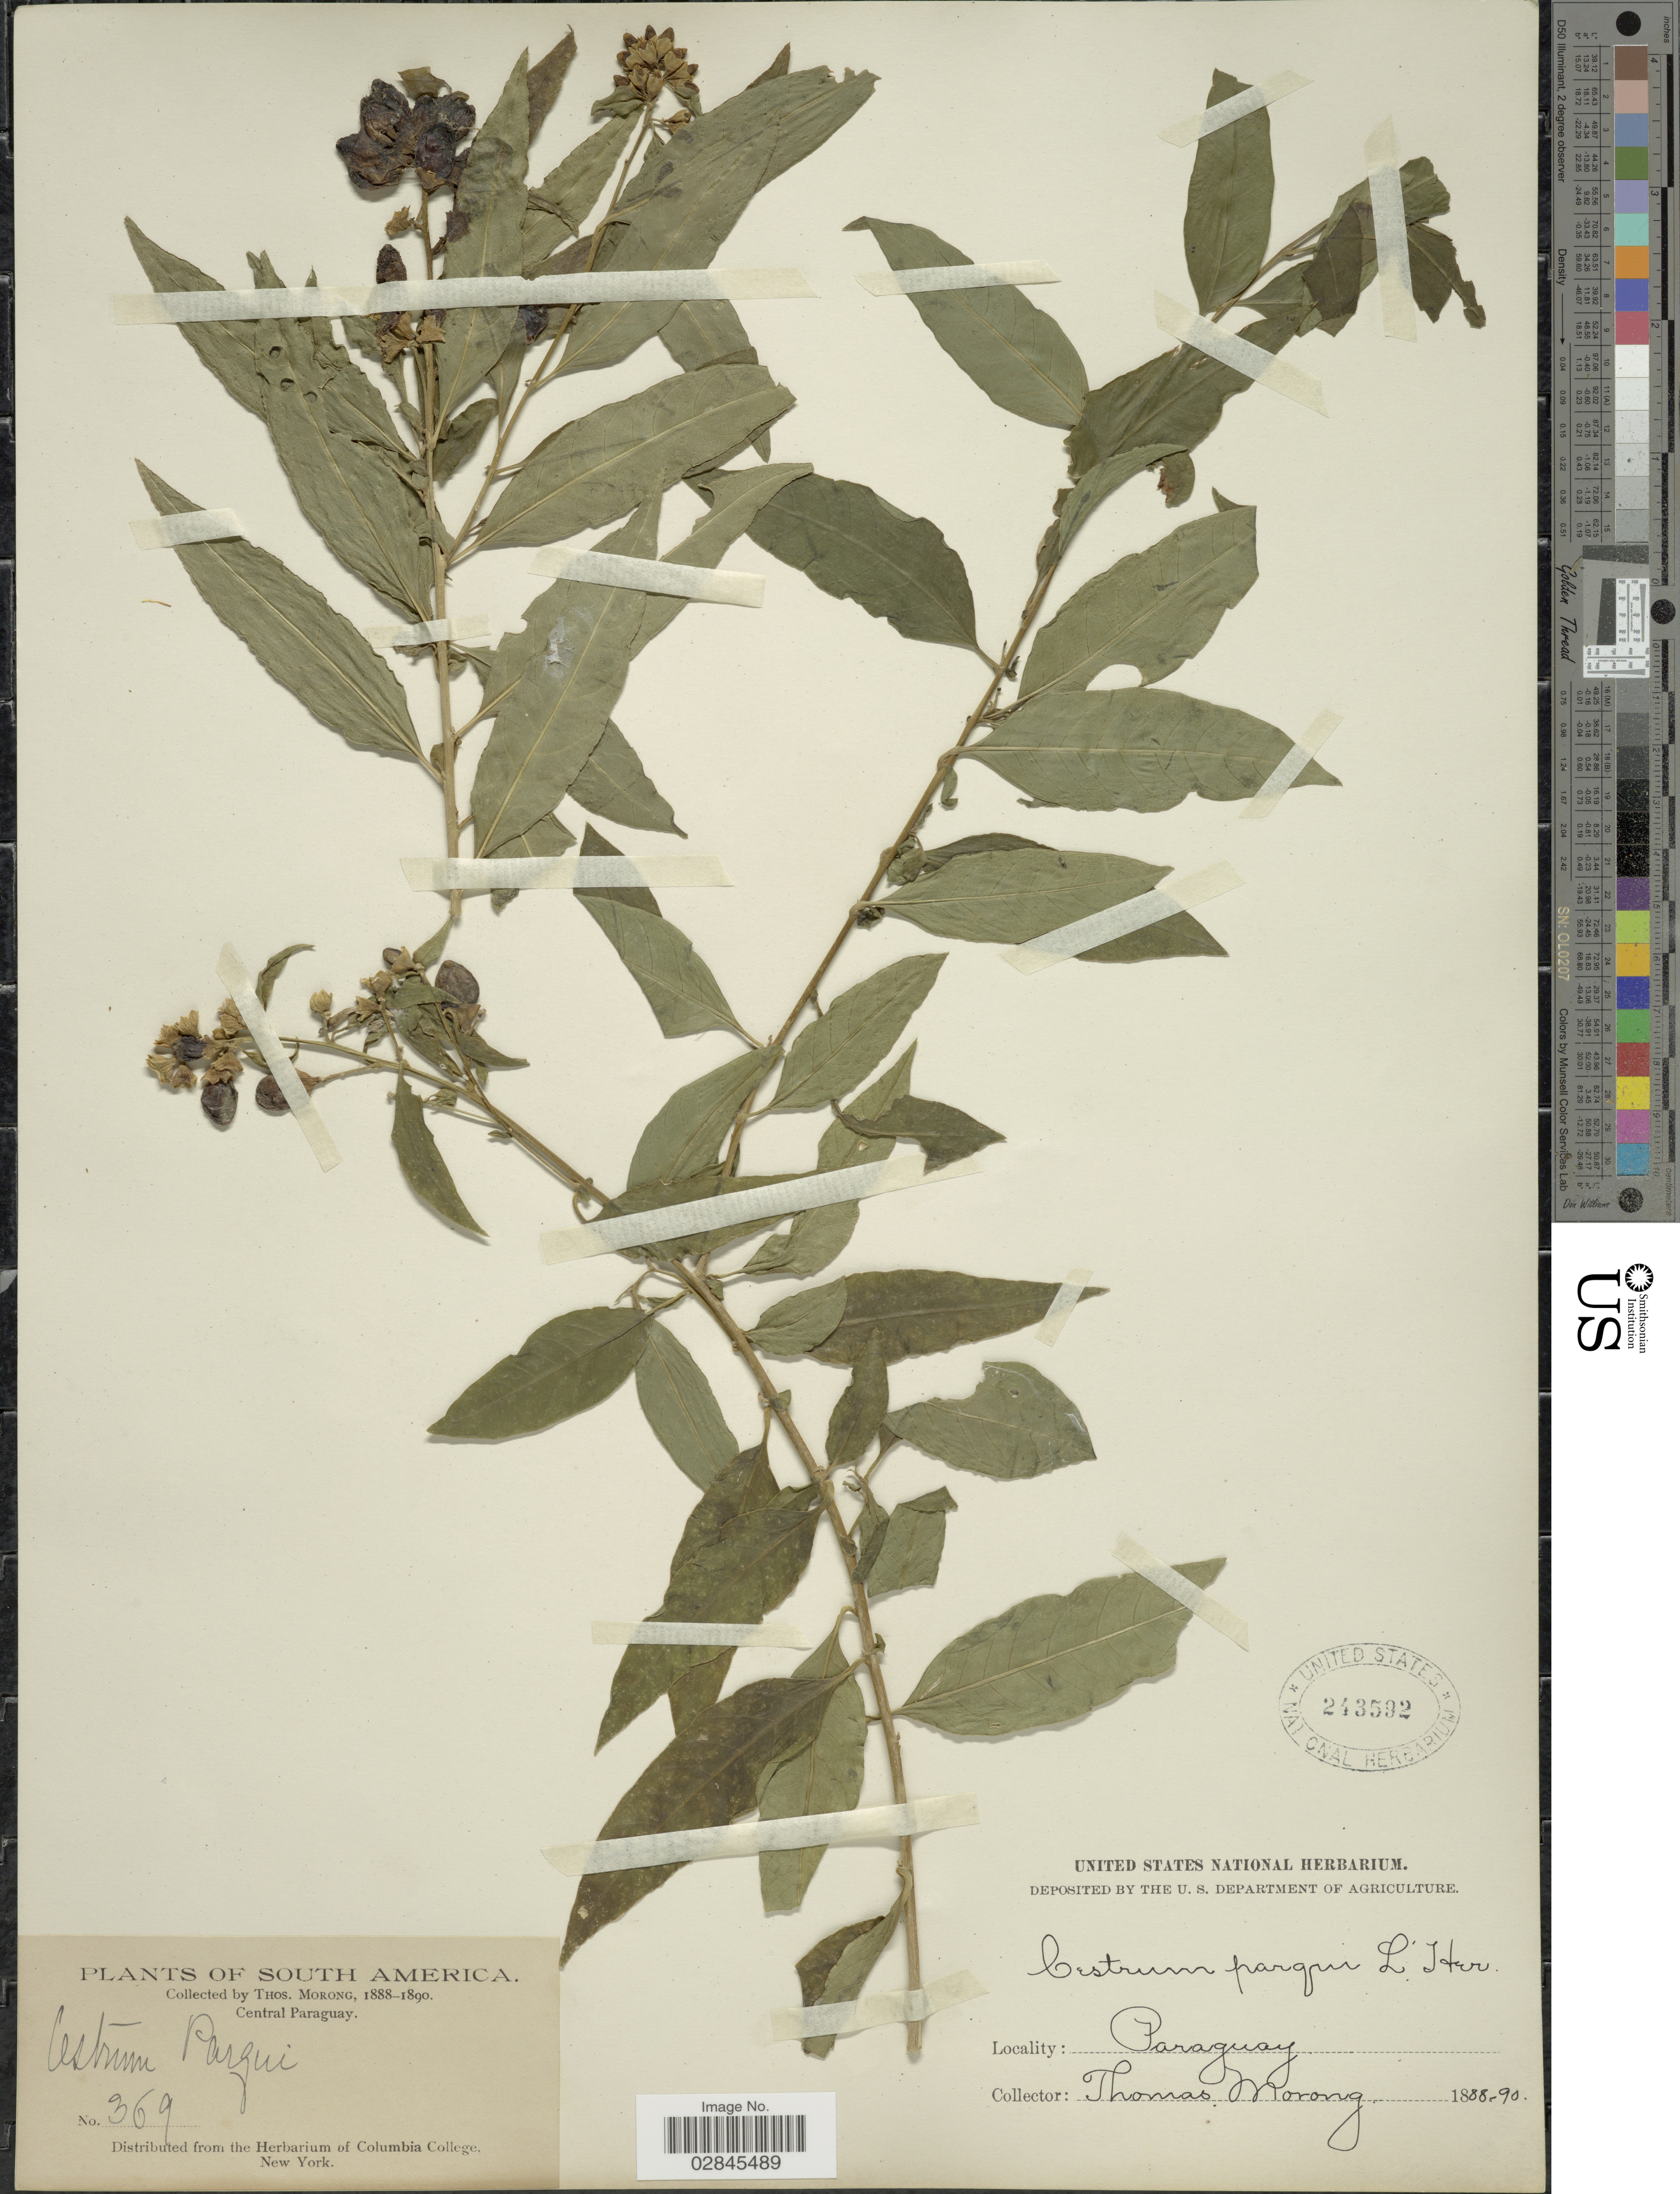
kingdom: Plantae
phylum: Tracheophyta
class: Magnoliopsida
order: Solanales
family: Solanaceae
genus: Cestrum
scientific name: Cestrum parqui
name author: L'Hér.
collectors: ex herb. T. Morong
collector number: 369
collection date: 1888/1890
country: Paraguay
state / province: Central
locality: Central Paraguay.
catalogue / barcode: US 243592